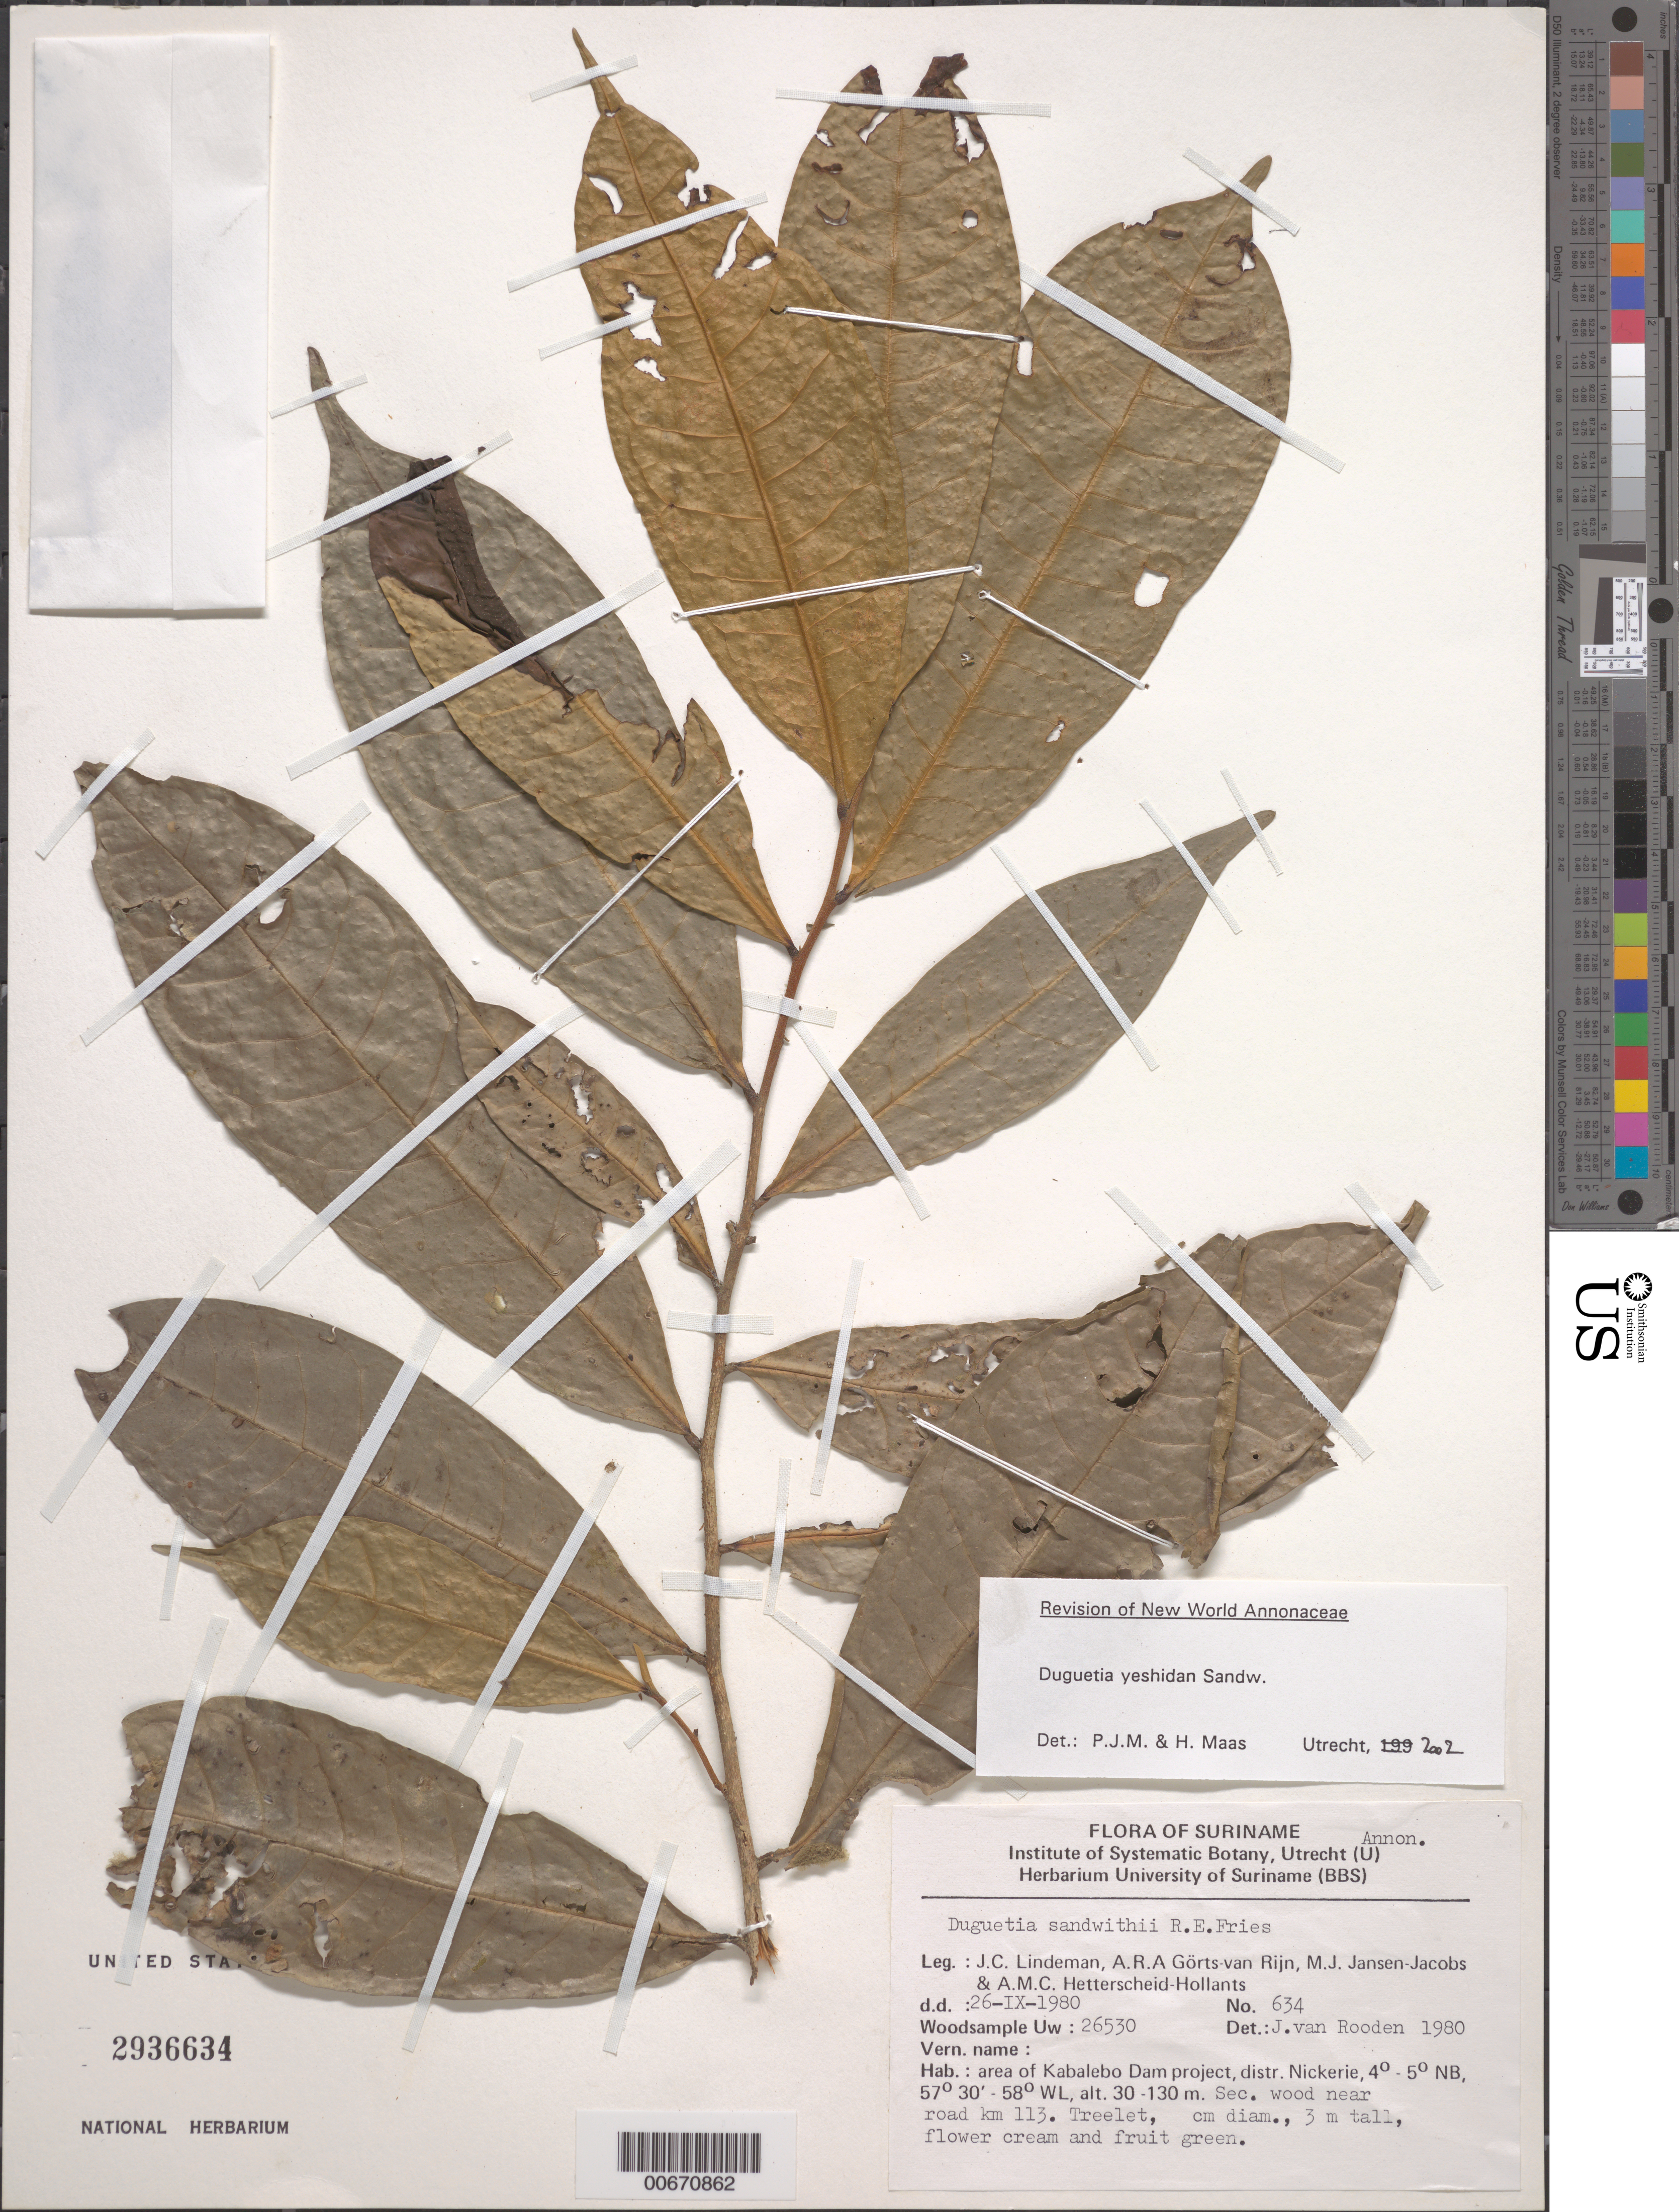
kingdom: Plantae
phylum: Tracheophyta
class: Magnoliopsida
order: Magnoliales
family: Annonaceae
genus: Duguetia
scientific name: Duguetia yeshidan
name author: Sandwith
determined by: Maas, Paul J.; Maas, H.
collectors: J. C. Lindeman, A. .R. A. Görts-van Rijn, M. J. Jansen-Jacobs & A. Hetterscheid-Hollants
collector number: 80 634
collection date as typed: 26-Sep-80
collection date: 1980-09-26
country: Suriname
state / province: Nickerie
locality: Kabalebo Dam Project area, Nickerie Dist., km 113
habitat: Secondary wood near road km 113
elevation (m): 30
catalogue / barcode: US 2936634